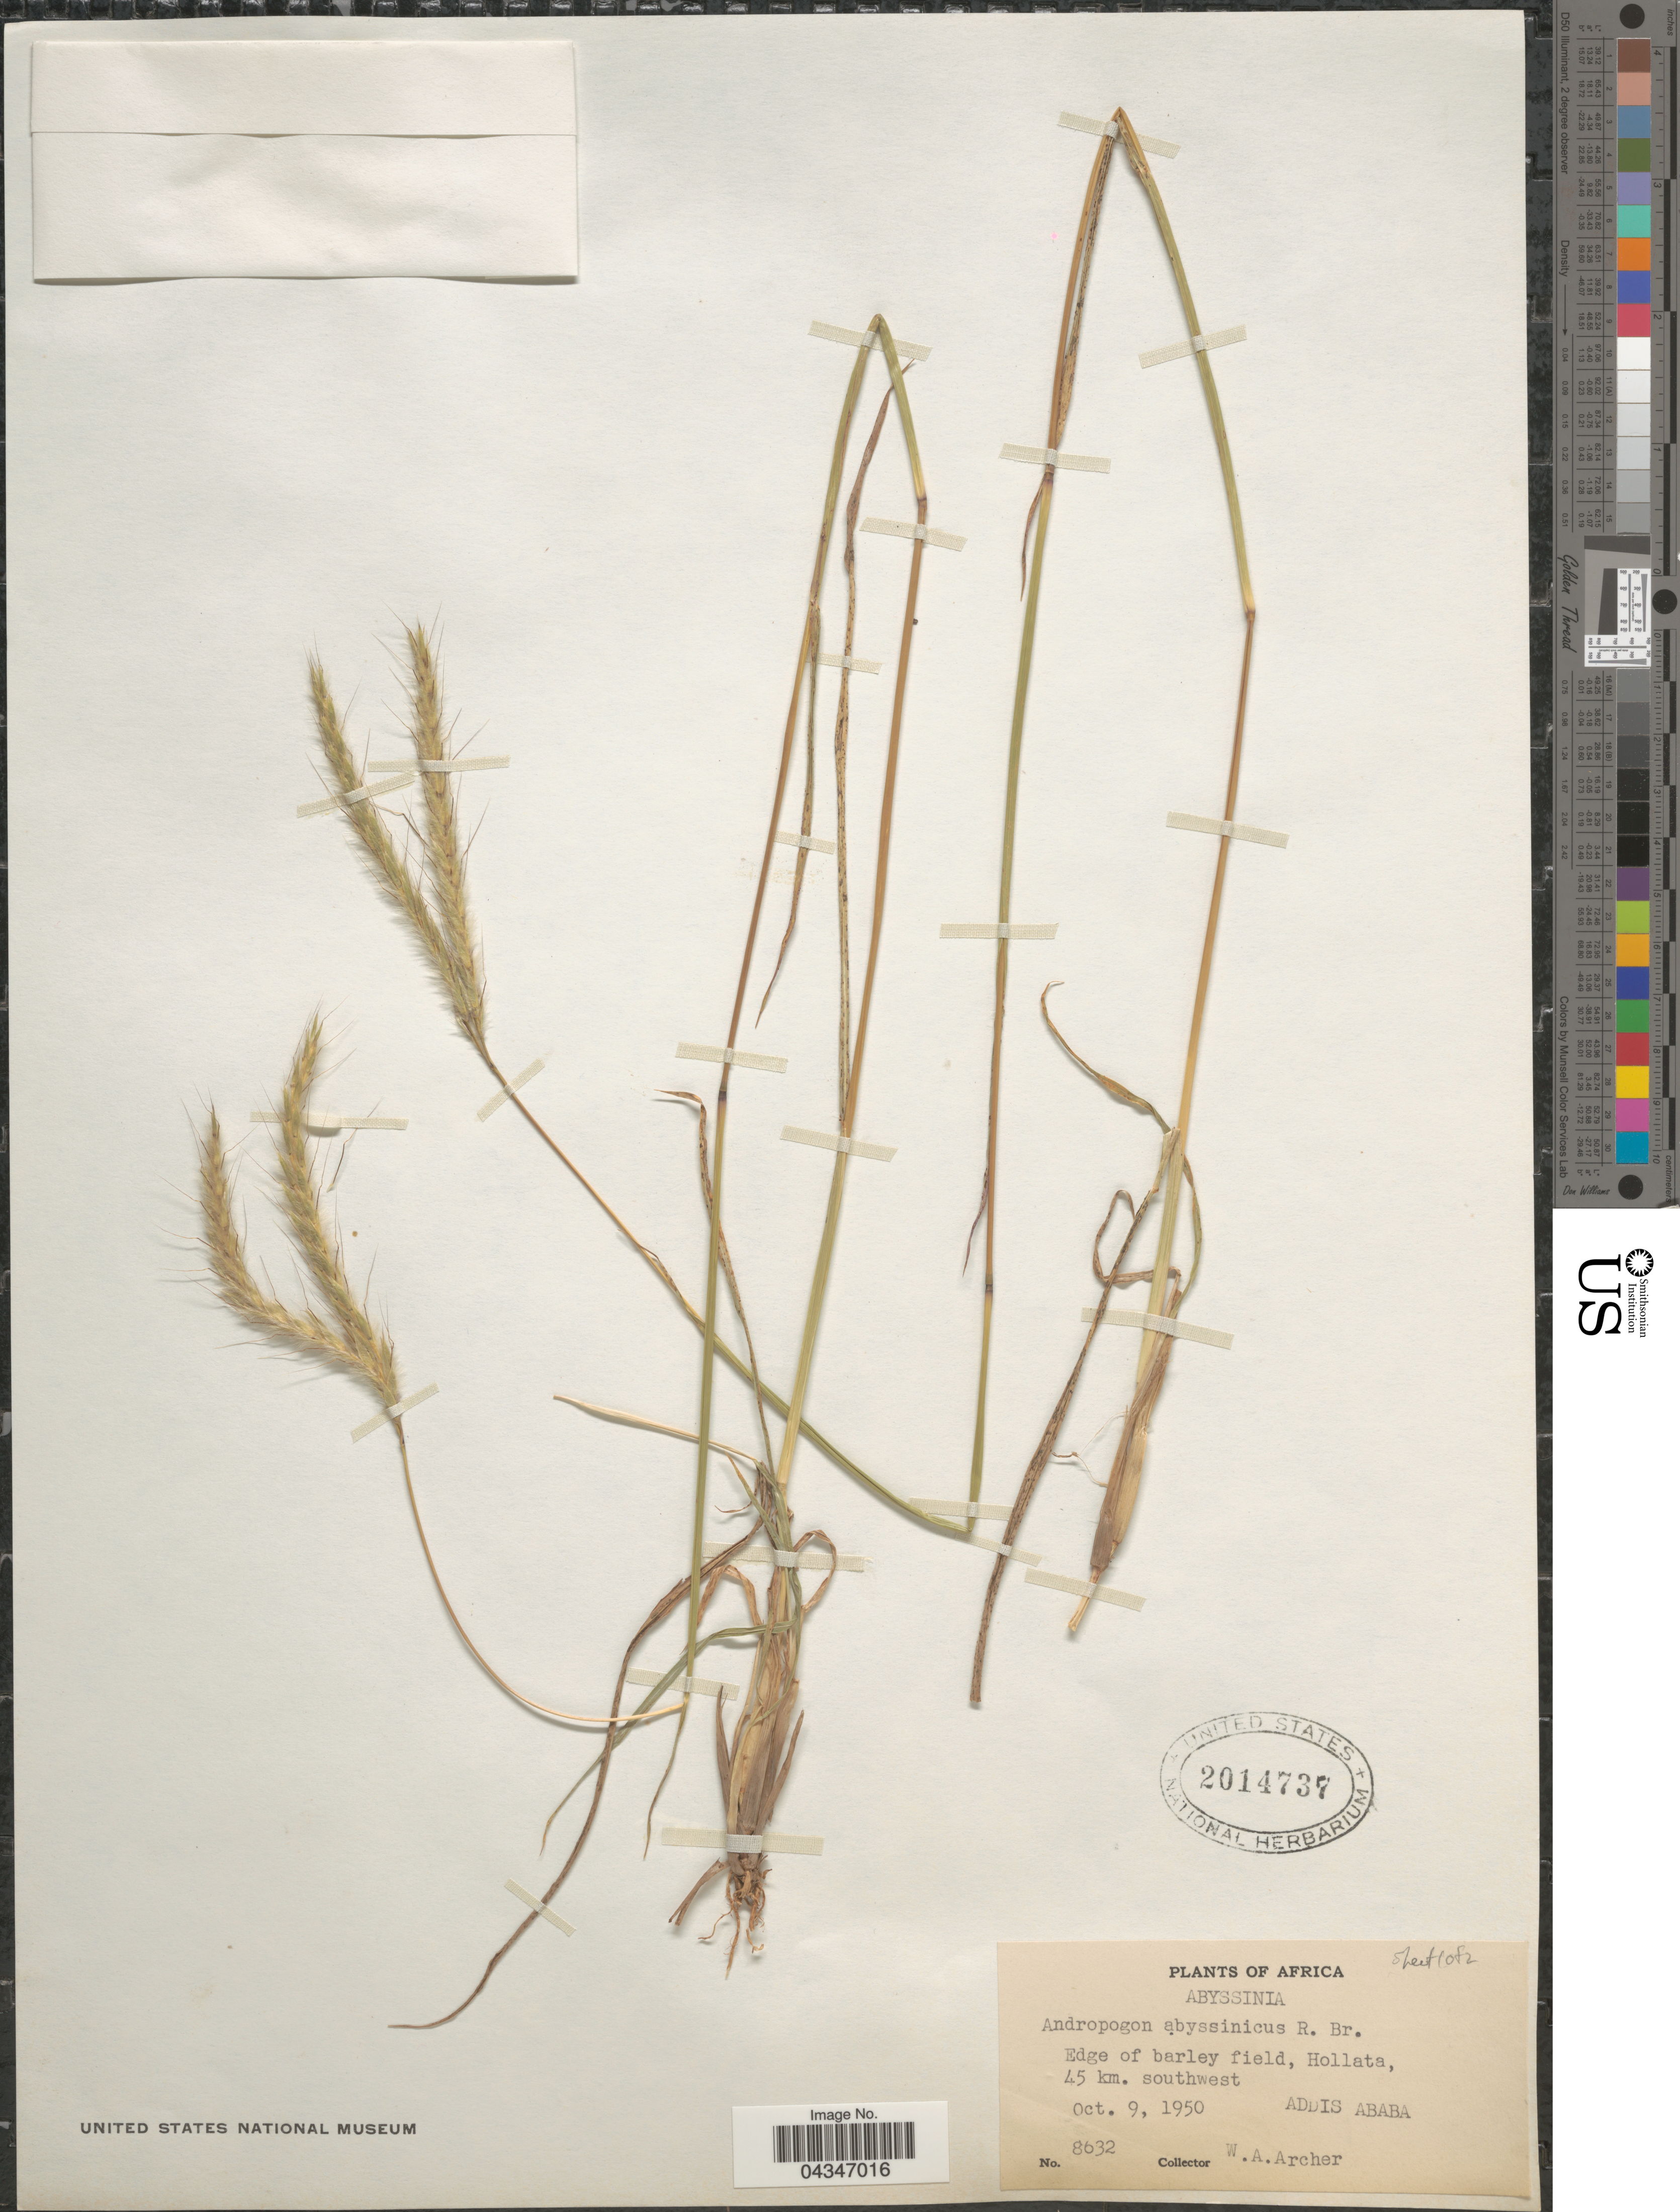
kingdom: Plantae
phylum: Tracheophyta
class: Liliopsida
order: Poales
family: Poaceae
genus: Andropogon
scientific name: Andropogon abyssinicus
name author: Fresen.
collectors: W. Archer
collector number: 8632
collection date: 1950-10-09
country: Ethiopia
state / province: Addis Ababa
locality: Edge of barley field, Hollata, 45 km. southwest Addis Ababa.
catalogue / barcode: US 2014737